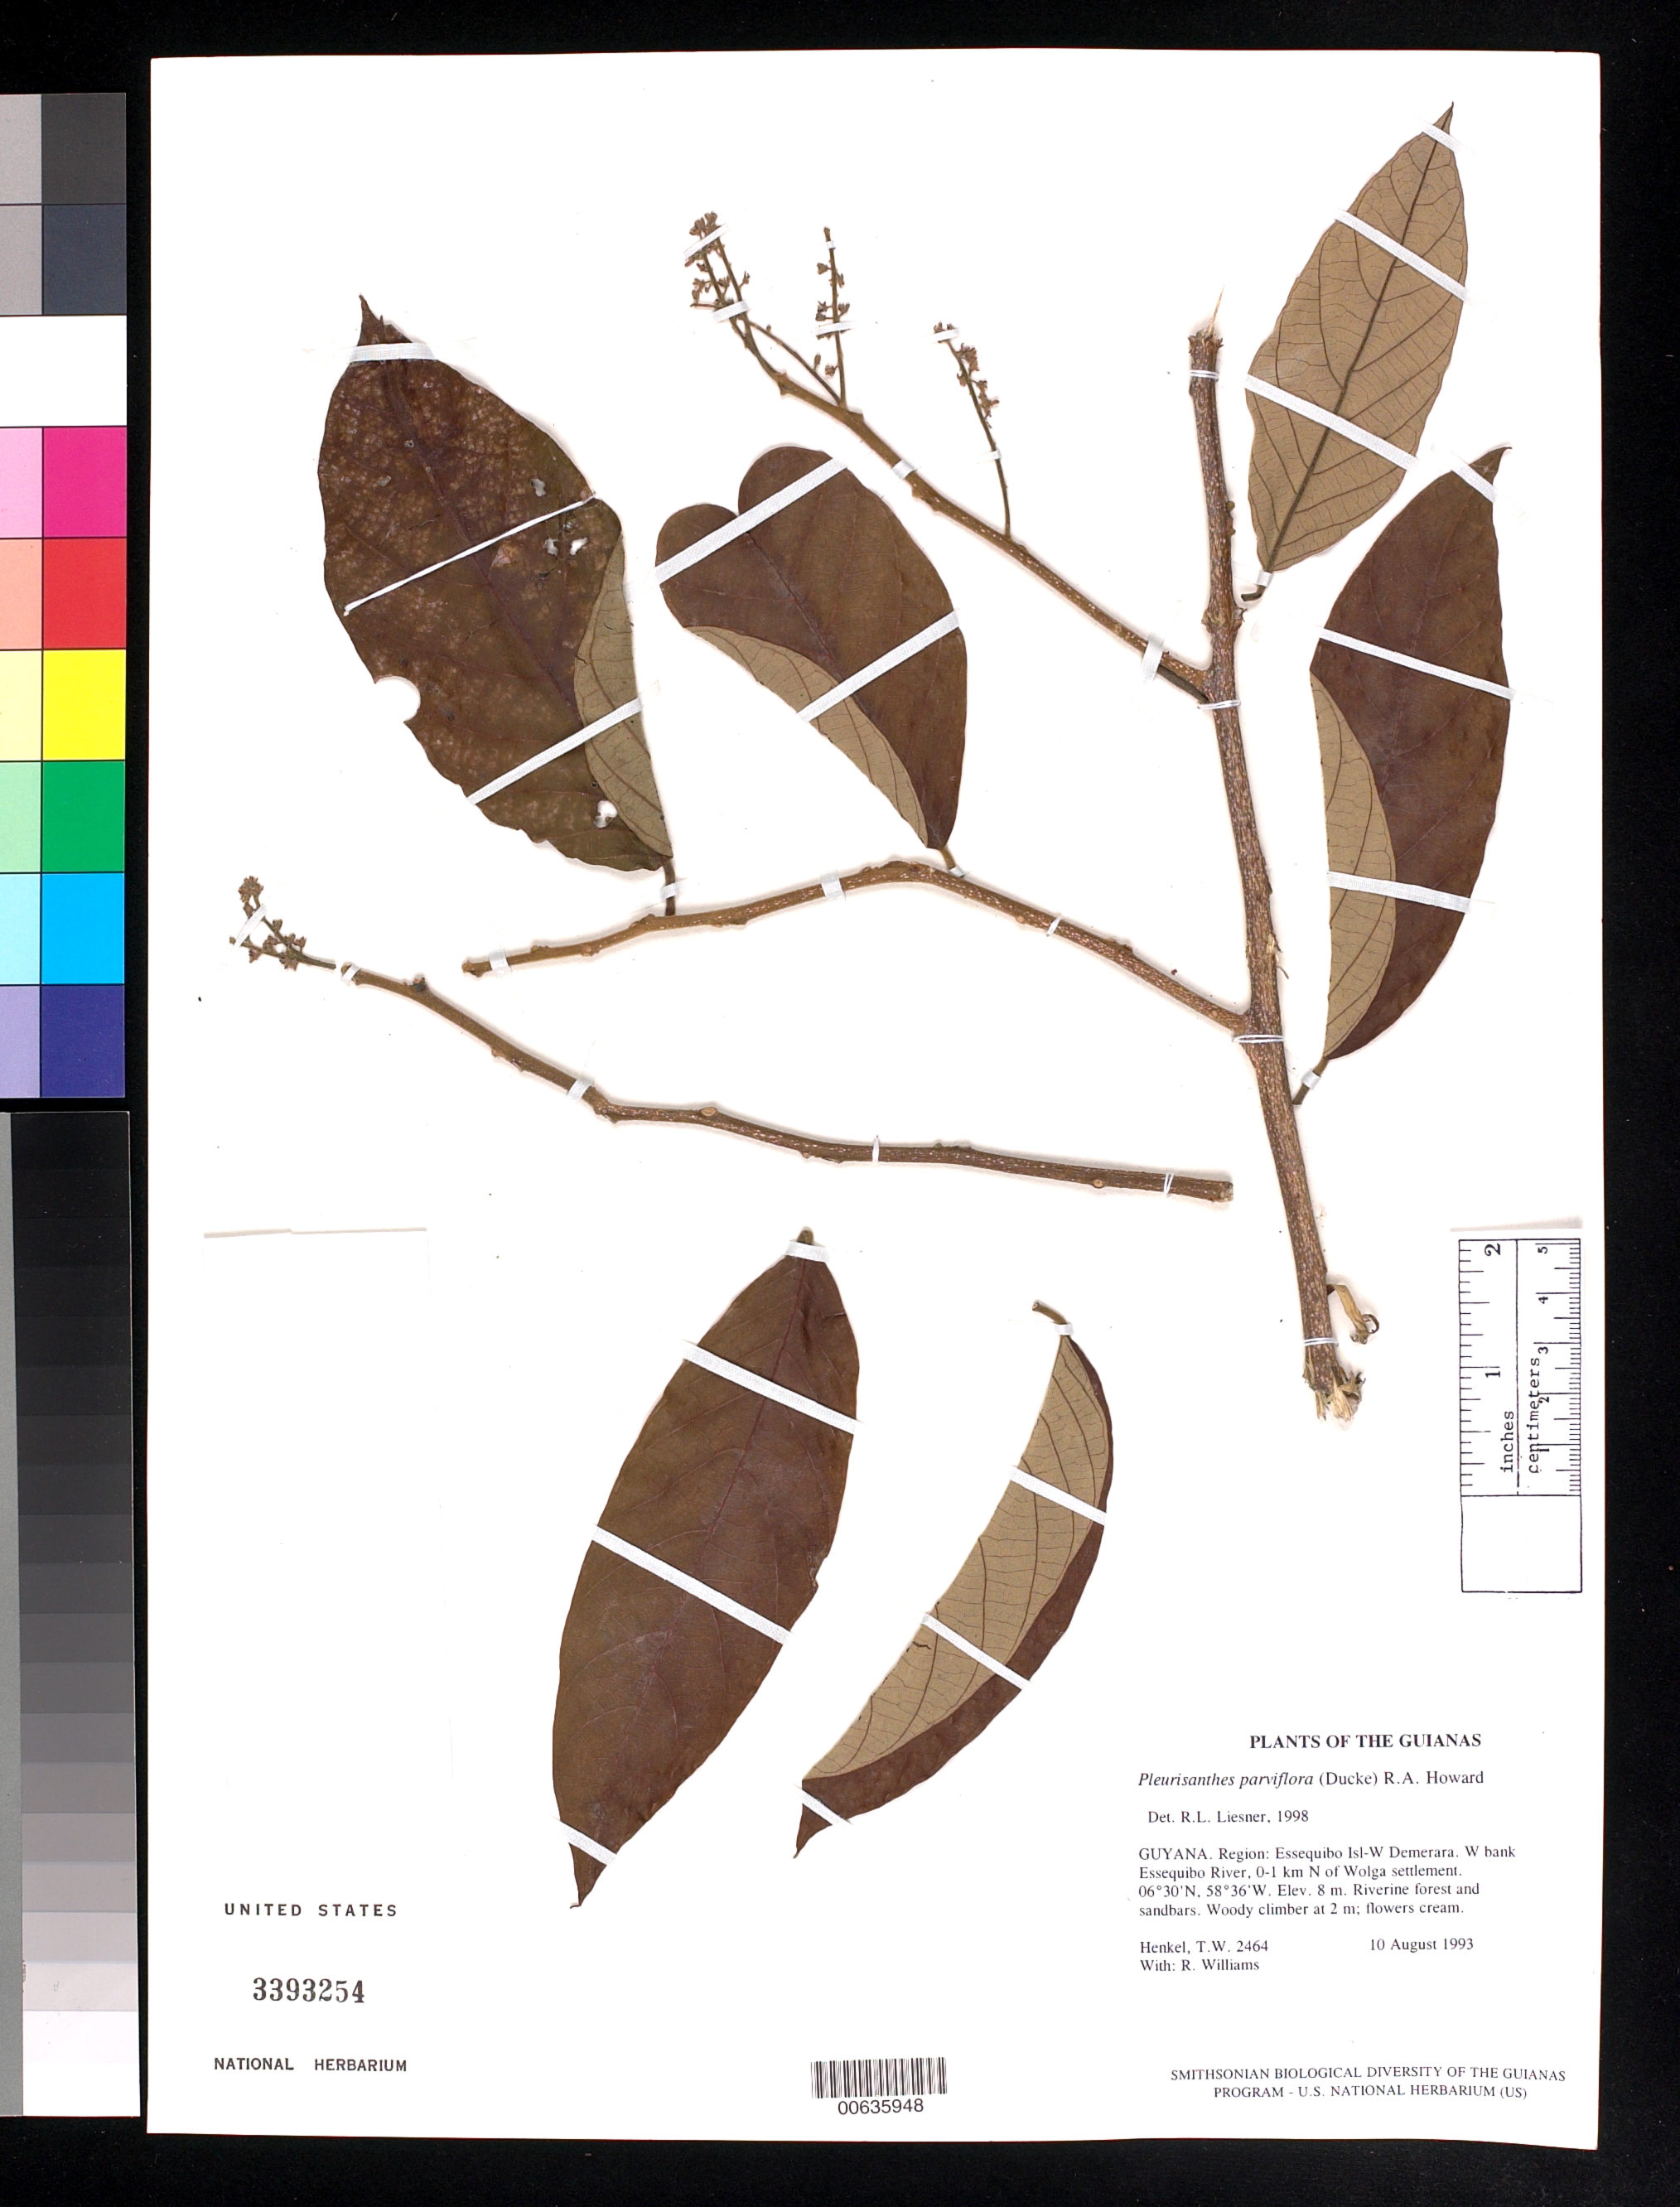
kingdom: Plantae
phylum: Tracheophyta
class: Magnoliopsida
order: Icacinales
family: Icacinaceae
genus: Pleurisanthes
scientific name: Pleurisanthes parviflora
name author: (Ducke) R.A. Howard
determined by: Liesner, R. L.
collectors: T. Henkel & R. Williams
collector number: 2464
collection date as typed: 10 August 1993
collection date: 1993-08-10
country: Guyana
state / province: Essequibo Isl-W. Demerara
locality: W bank Essequibo River, 0-1 km N of Wolga settlement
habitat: Riverine forest and sandbars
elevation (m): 8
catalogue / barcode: US 3393254